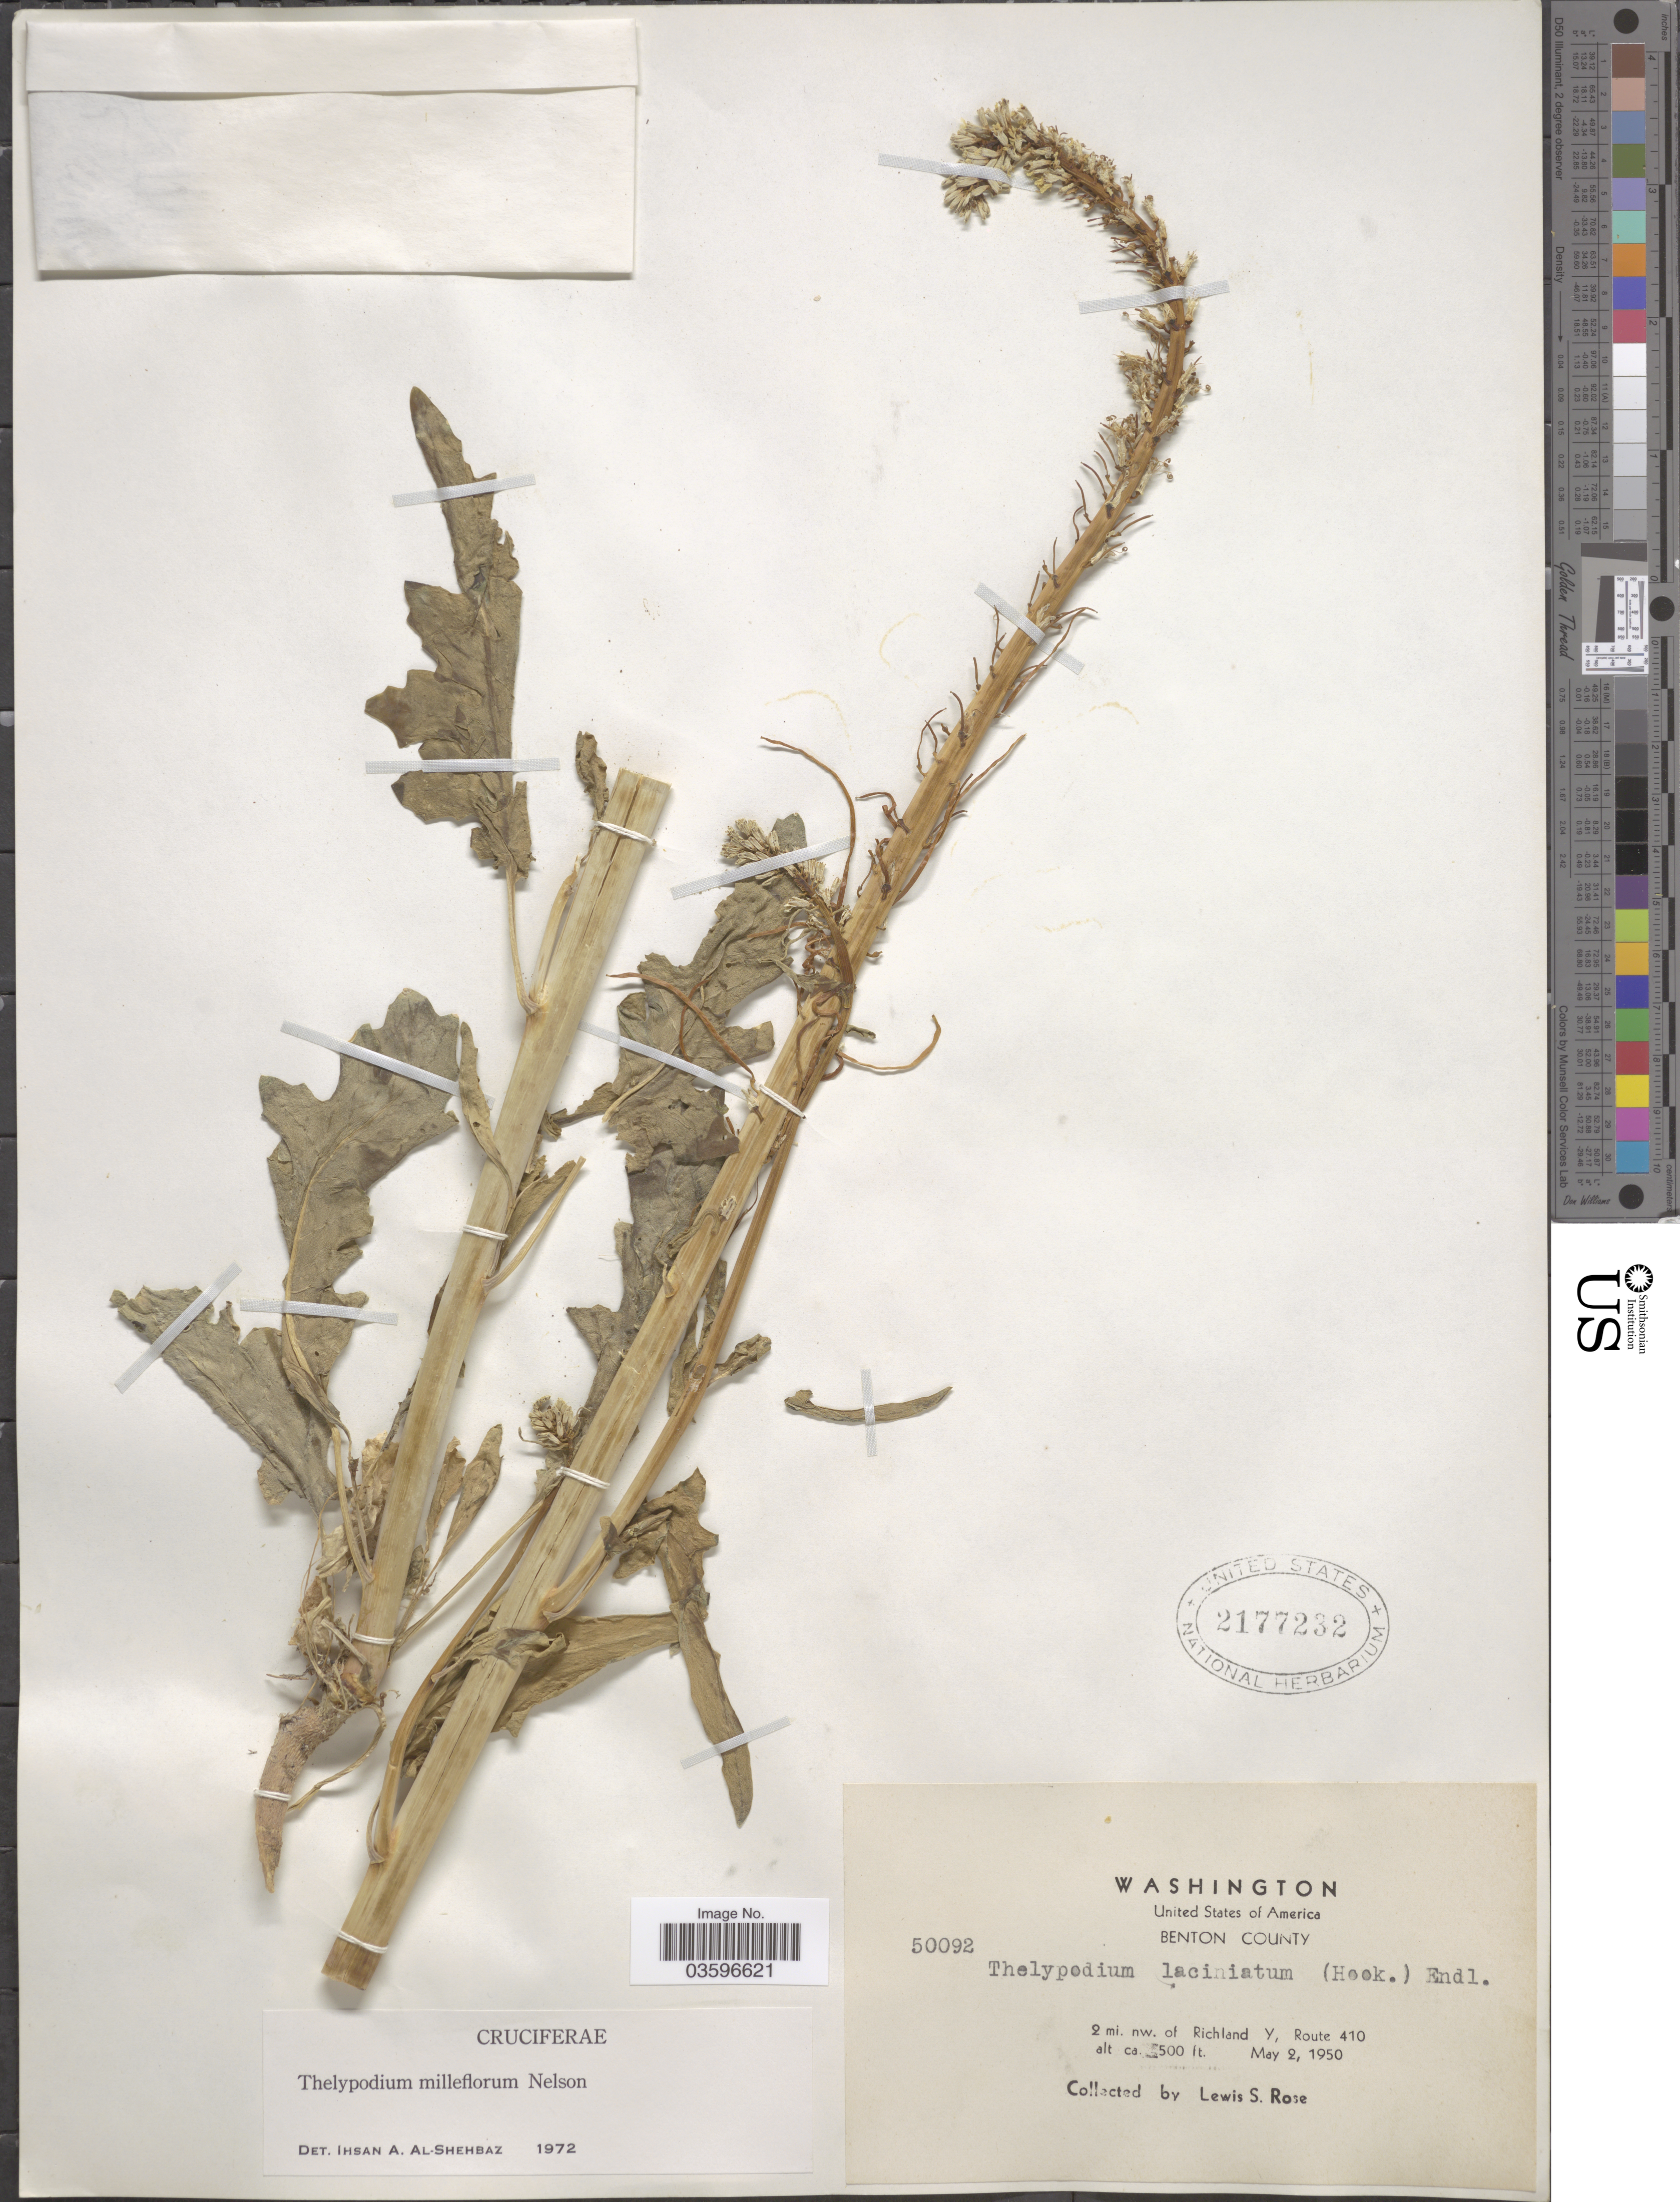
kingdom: Plantae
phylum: Tracheophyta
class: Magnoliopsida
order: Brassicales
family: Brassicaceae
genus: Thelypodium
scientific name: Thelypodium milleflorum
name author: A. Nelson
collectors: L. S. Rose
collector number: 50092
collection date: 1950-05-02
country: United States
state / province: Washington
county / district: Benton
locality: Benton County. 2 mi. nw. of Richland Y, Route 410.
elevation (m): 152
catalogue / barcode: US 2177232